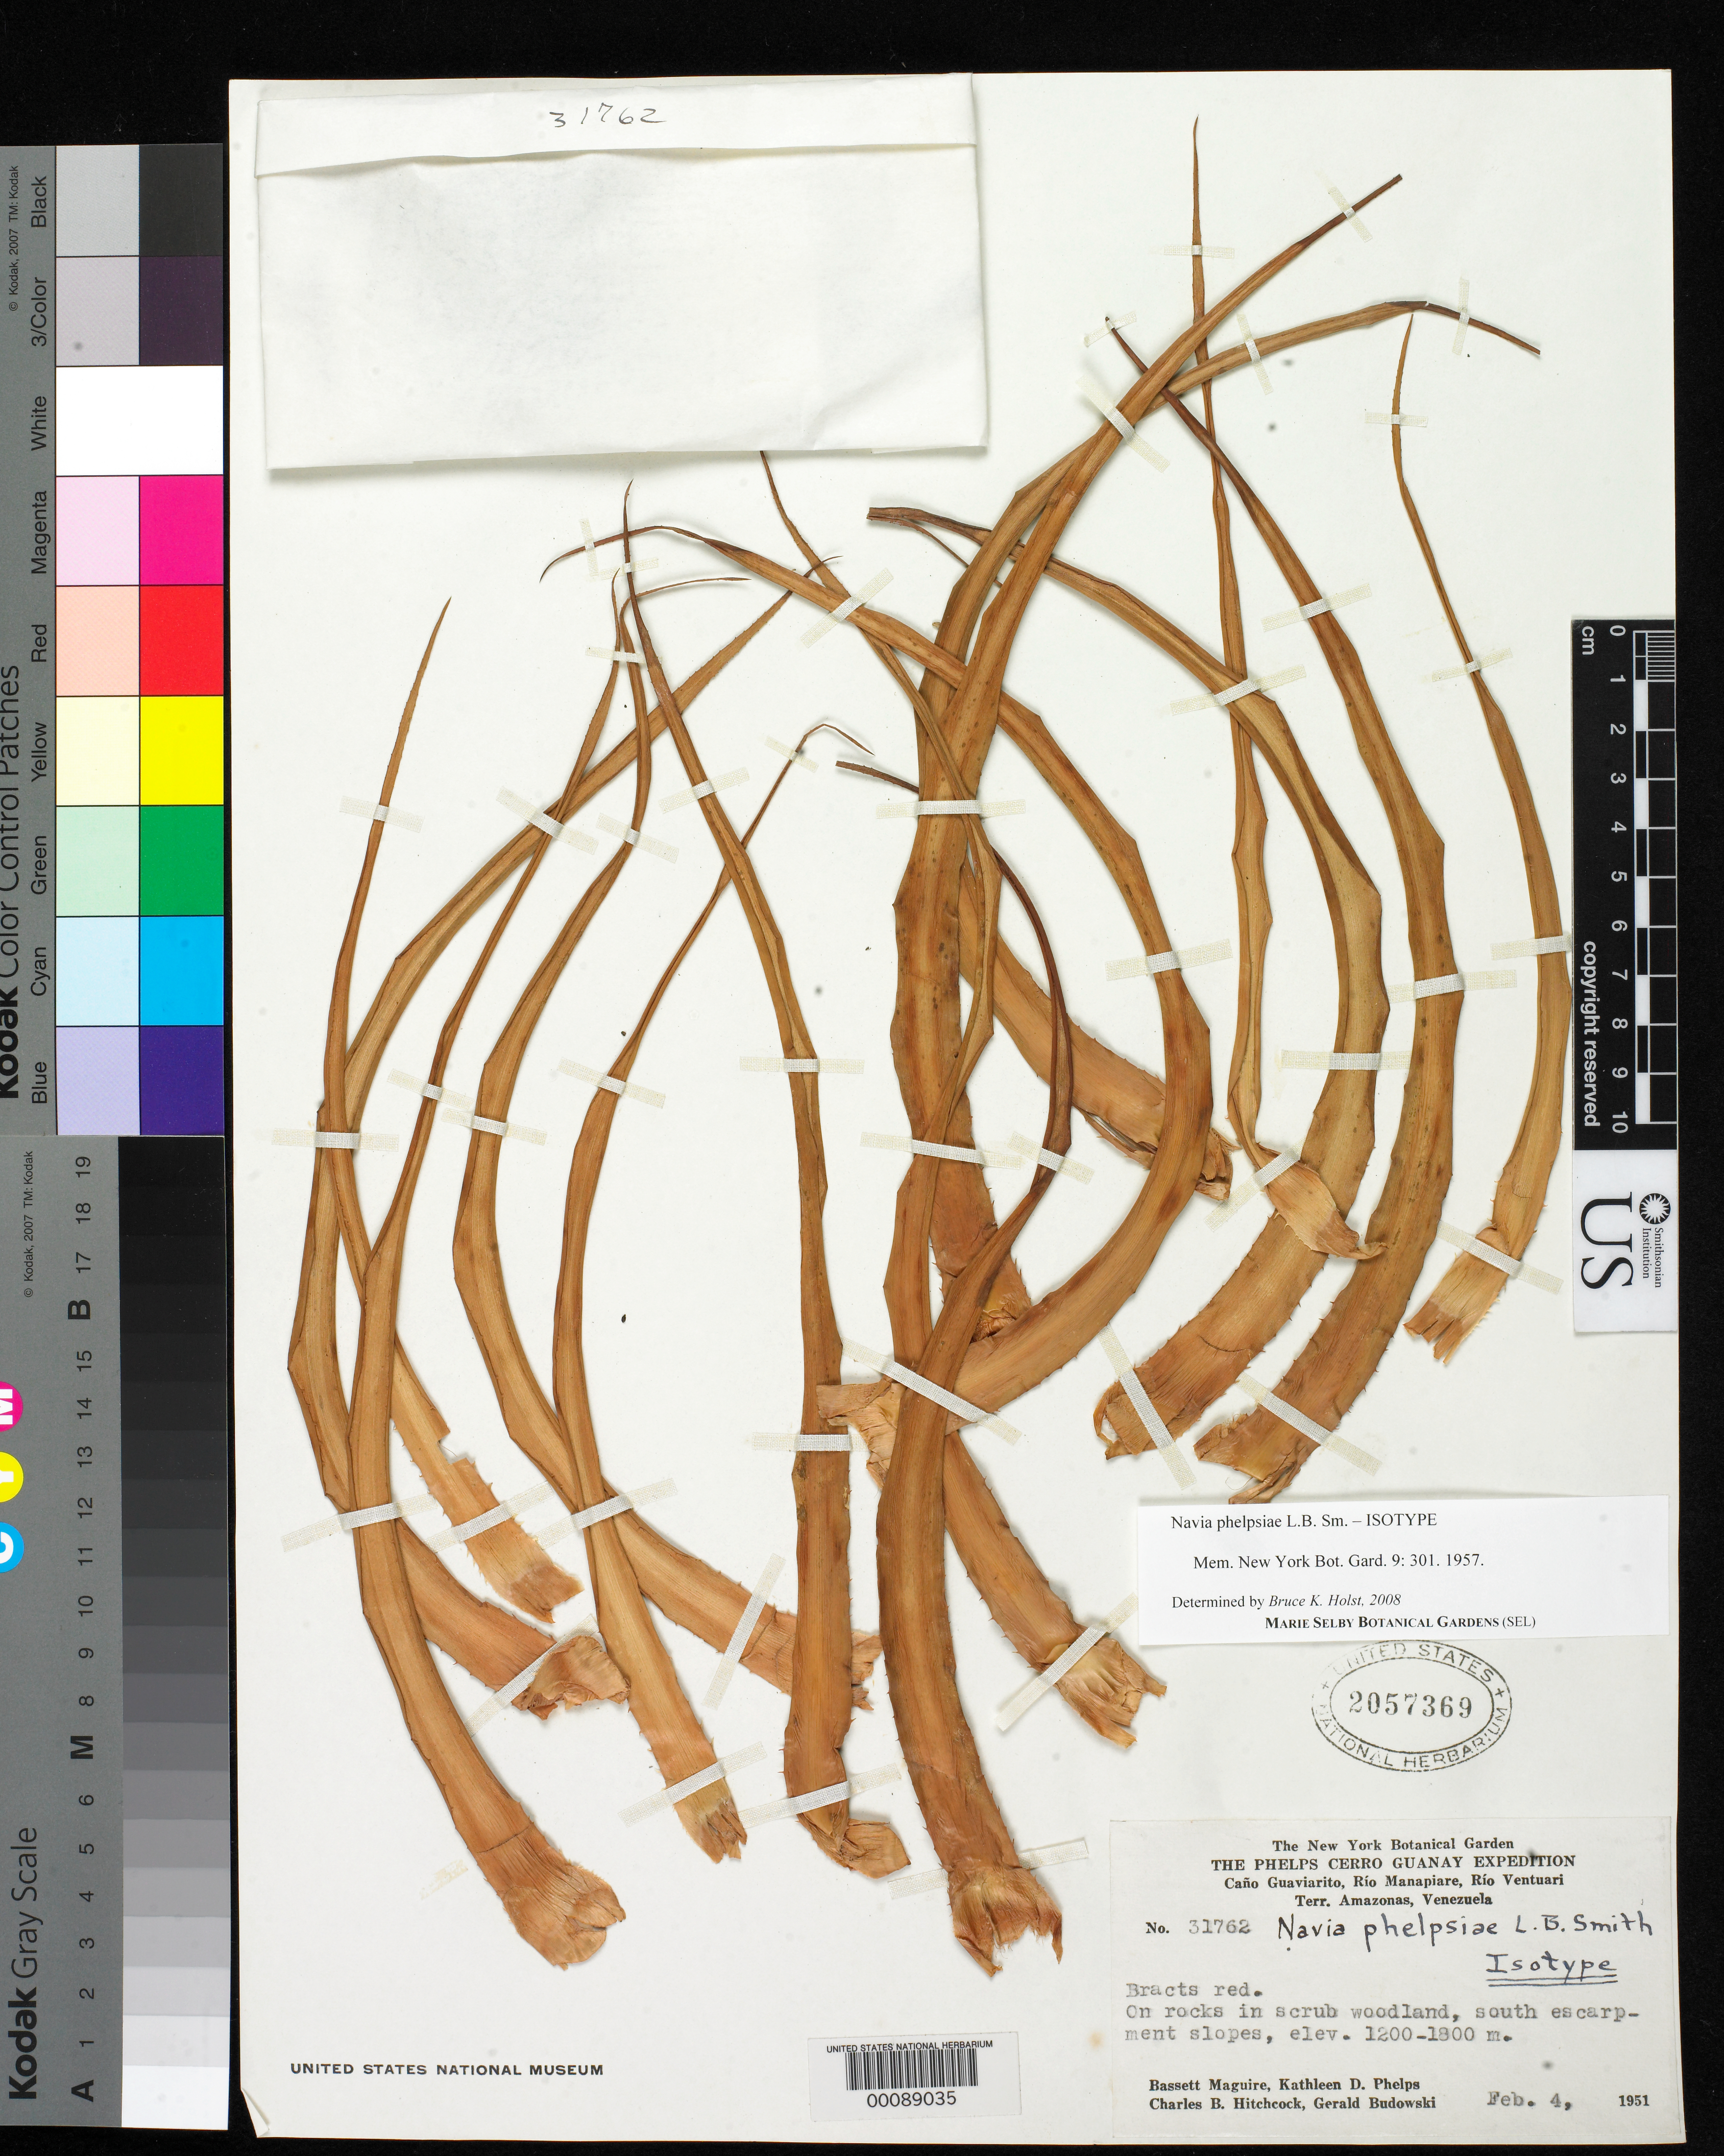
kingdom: Plantae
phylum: Tracheophyta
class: Liliopsida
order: Poales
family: Bromeliaceae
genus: Navia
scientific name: Navia phelpsiae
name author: L.B. Sm.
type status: Isotype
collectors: B. Maguire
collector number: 31762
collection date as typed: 04 Feb 1951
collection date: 1951-02-04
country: Venezuela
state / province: Amazonas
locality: Cano Guaviarito, Rio Manapiare, Rio Ventuari.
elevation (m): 1200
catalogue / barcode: US 2057369